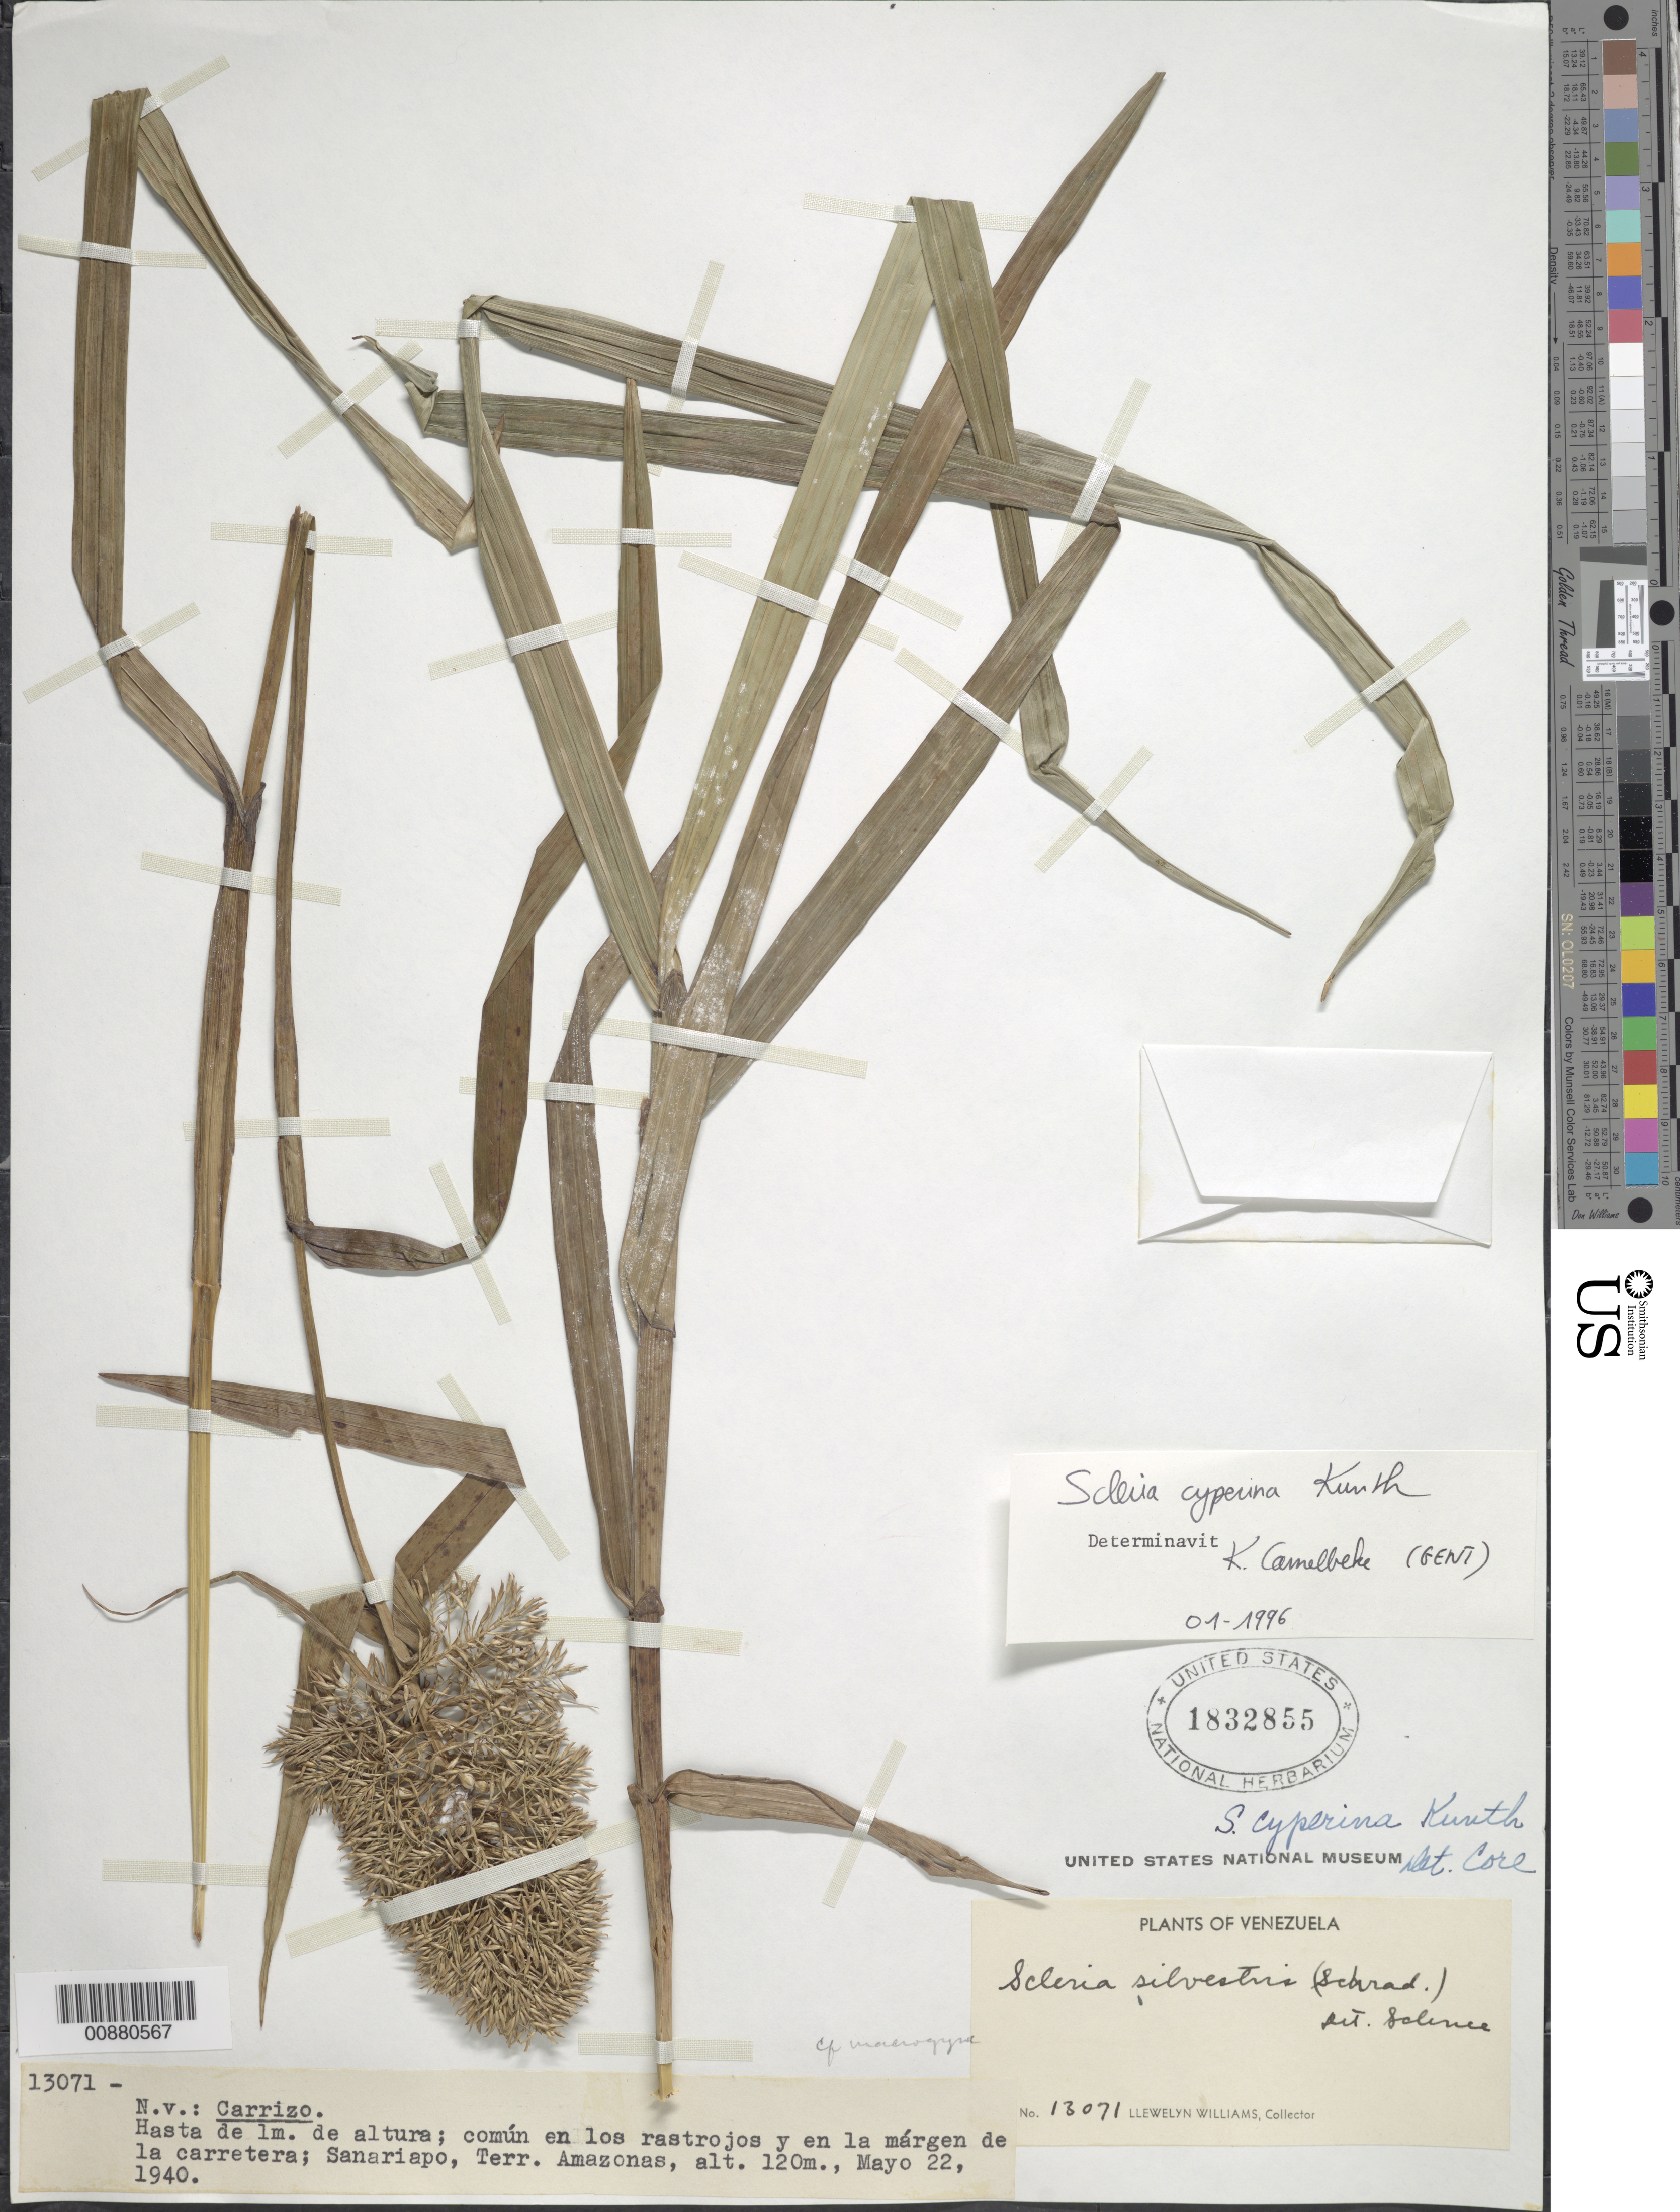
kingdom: Plantae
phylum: Tracheophyta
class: Liliopsida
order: Poales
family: Cyperaceae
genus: Scleria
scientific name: Scleria cyperina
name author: Willd. ex Kunth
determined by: Camelbeke, K.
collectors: Ll. Williams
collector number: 13071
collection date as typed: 22-May-40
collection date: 1940-05-22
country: Venezuela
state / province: Amazonas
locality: Río Sanariapo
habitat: Rastrojos y en margen de carretera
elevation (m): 120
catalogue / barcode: US 1832855